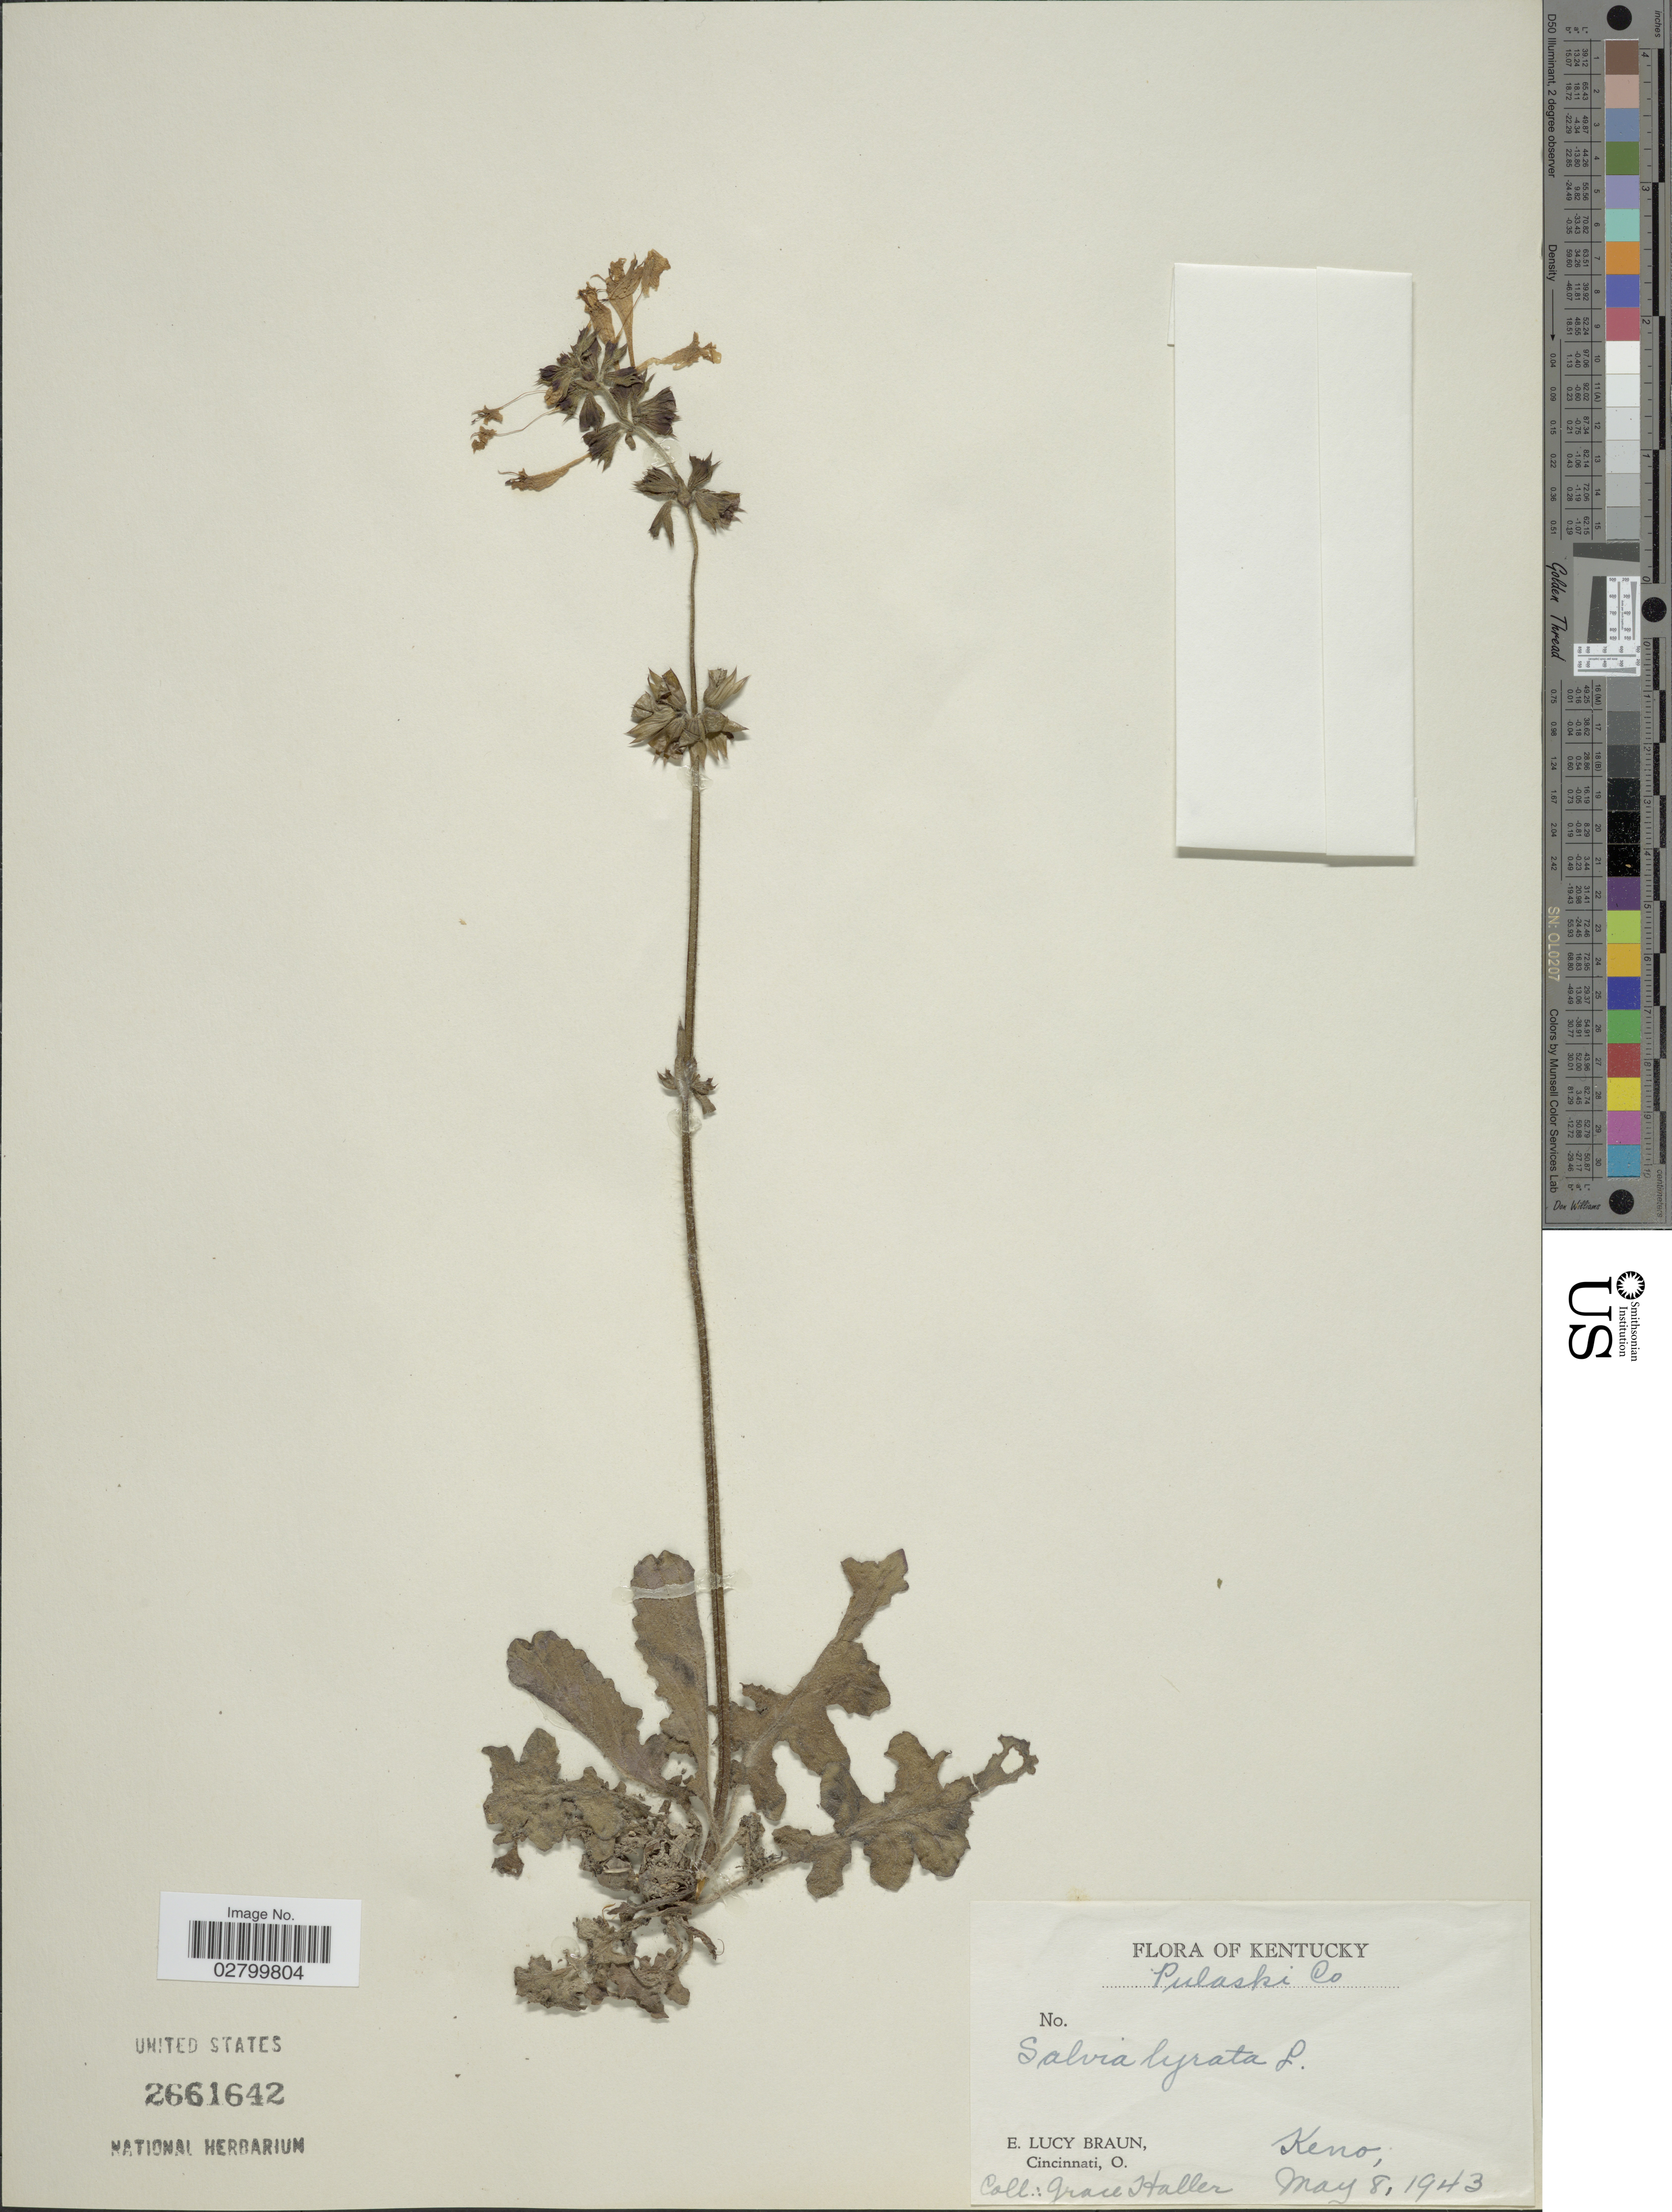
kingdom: Plantae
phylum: Tracheophyta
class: Magnoliopsida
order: Lamiales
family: Lamiaceae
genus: Salvia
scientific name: Salvia lyrata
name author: L.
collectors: E. L. Braun & G. Haller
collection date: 1943-05-08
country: United States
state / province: Kentucky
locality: Pulashi Co. Keno.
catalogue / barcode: US 2661642